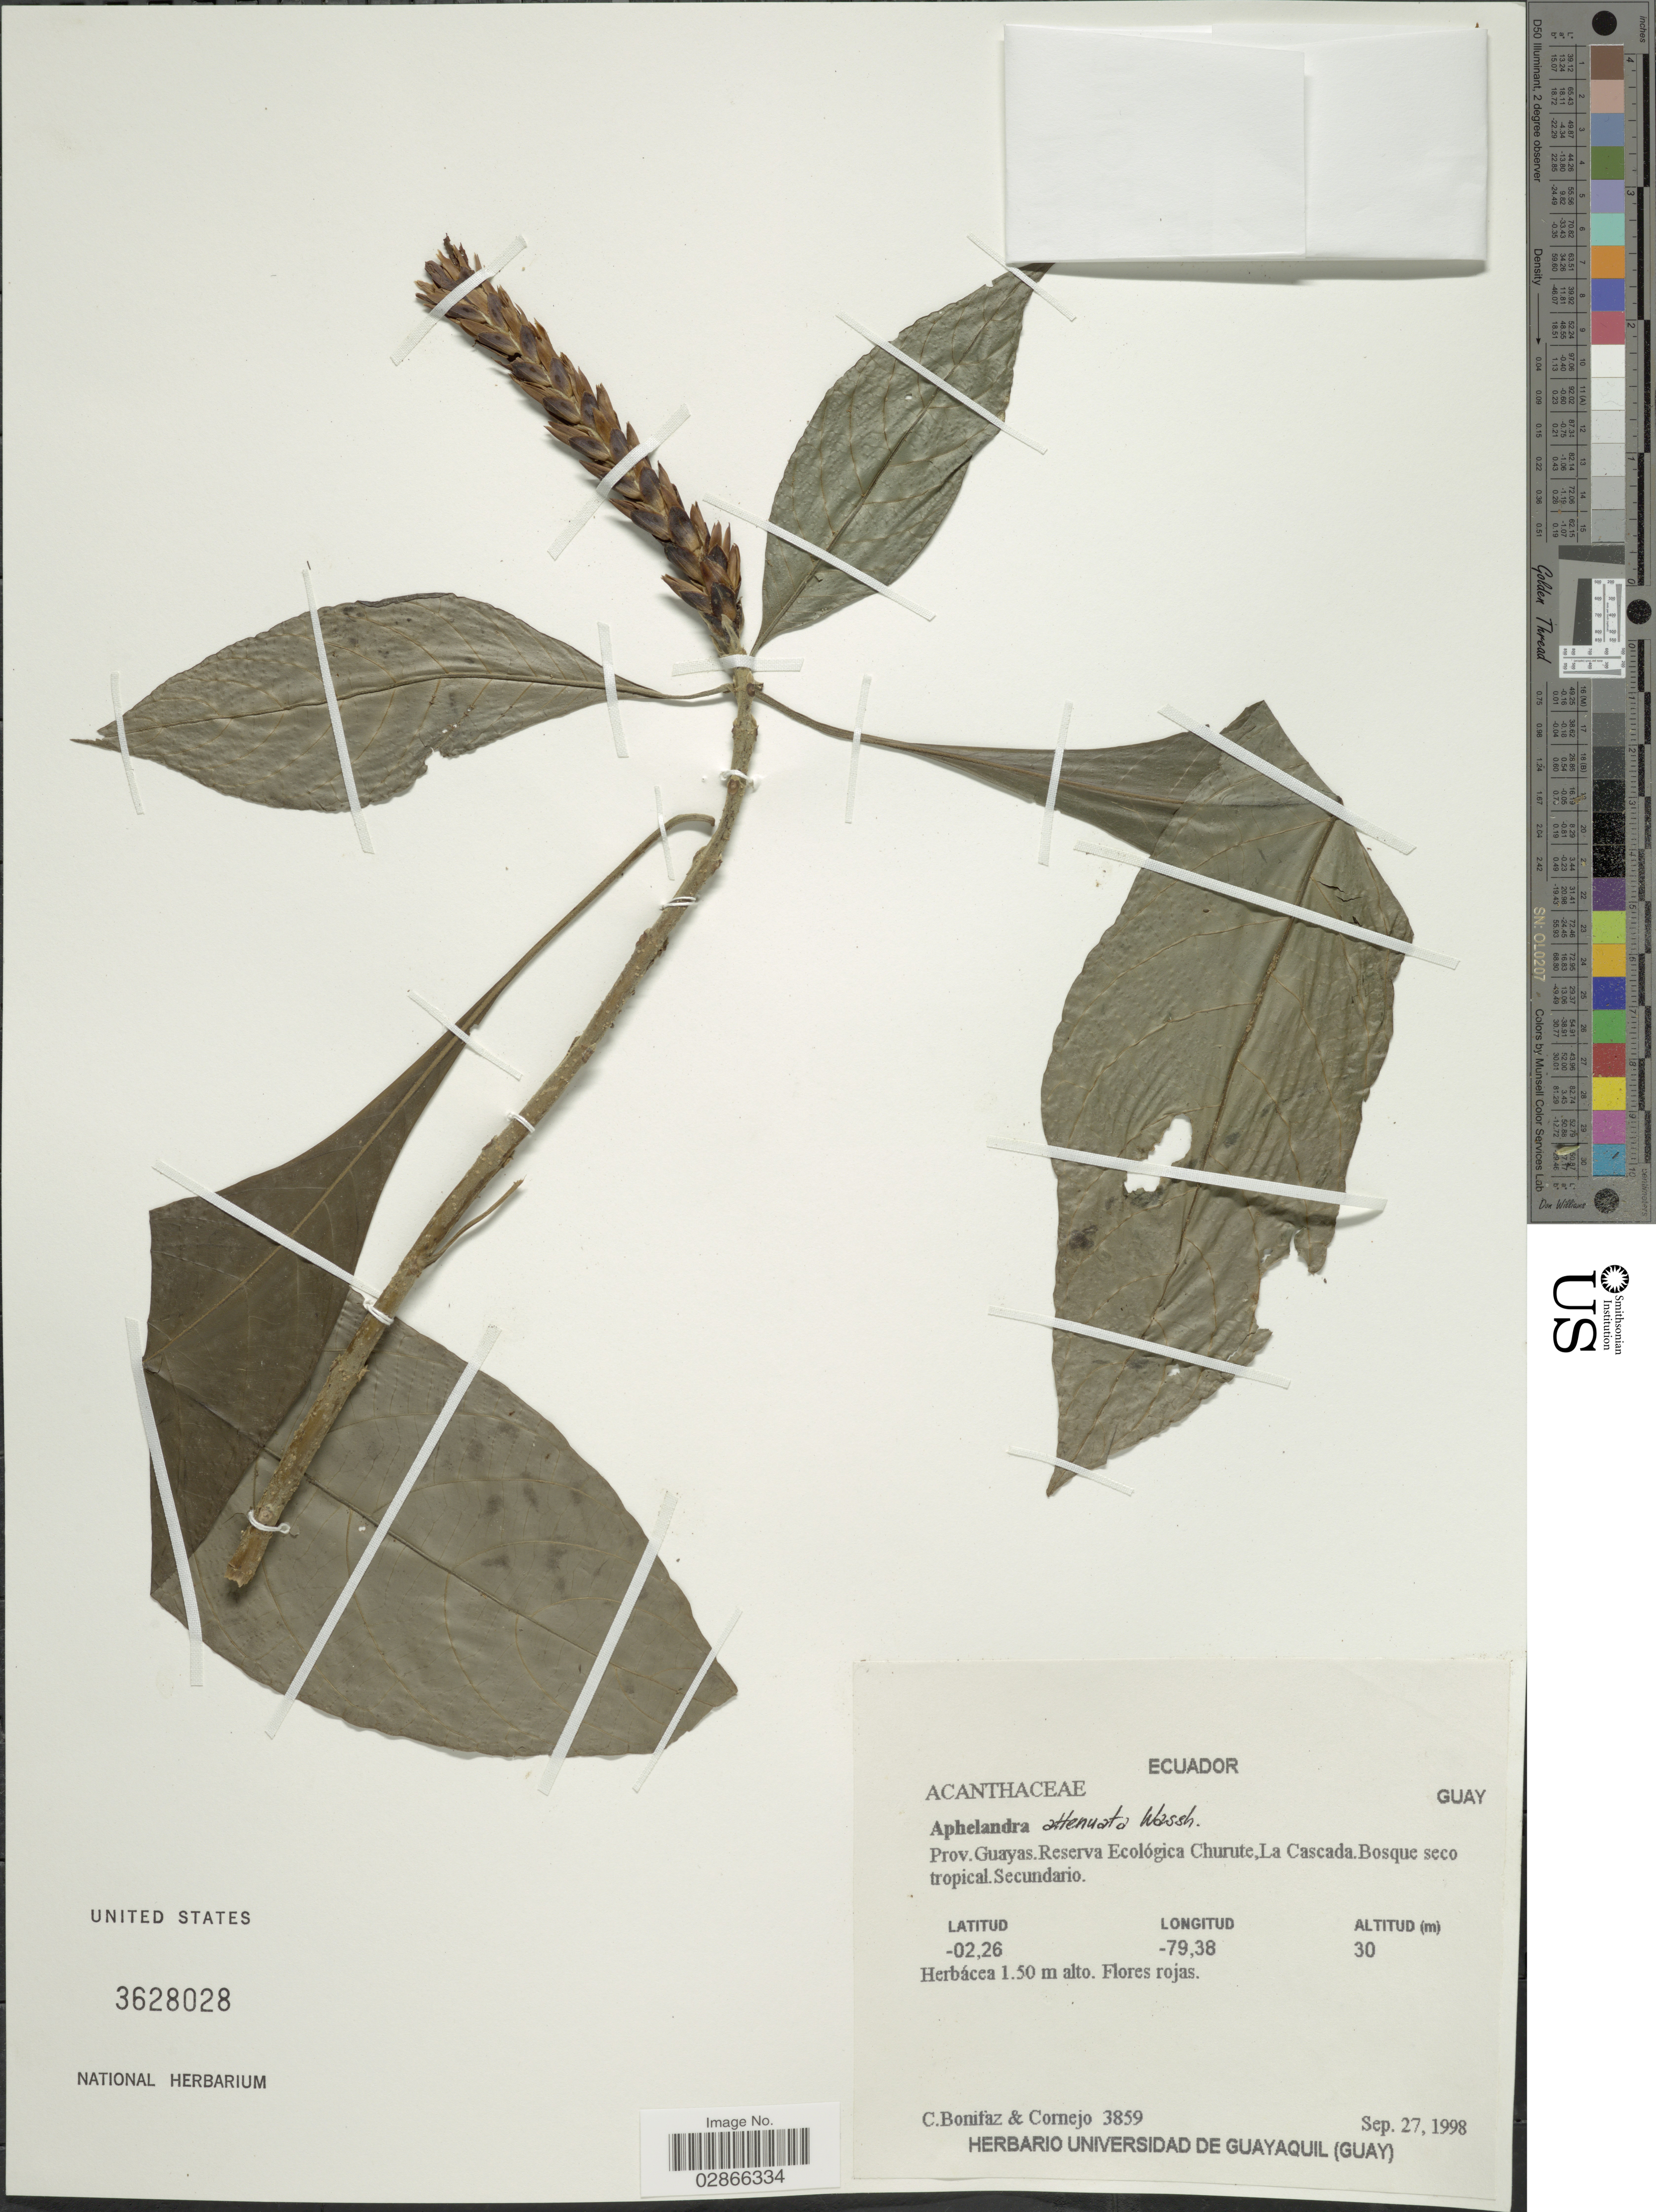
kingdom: Plantae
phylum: Tracheophyta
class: Magnoliopsida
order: Lamiales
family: Acanthaceae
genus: Aphelandra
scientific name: Aphelandra attenuata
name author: Wassh.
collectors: C. Bonifaz & Cornejo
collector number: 3859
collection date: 1998-09-27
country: Ecuador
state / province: Guayas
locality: Reserva Ecológica Churute, La Cascada.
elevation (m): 30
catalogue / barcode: US 3628028